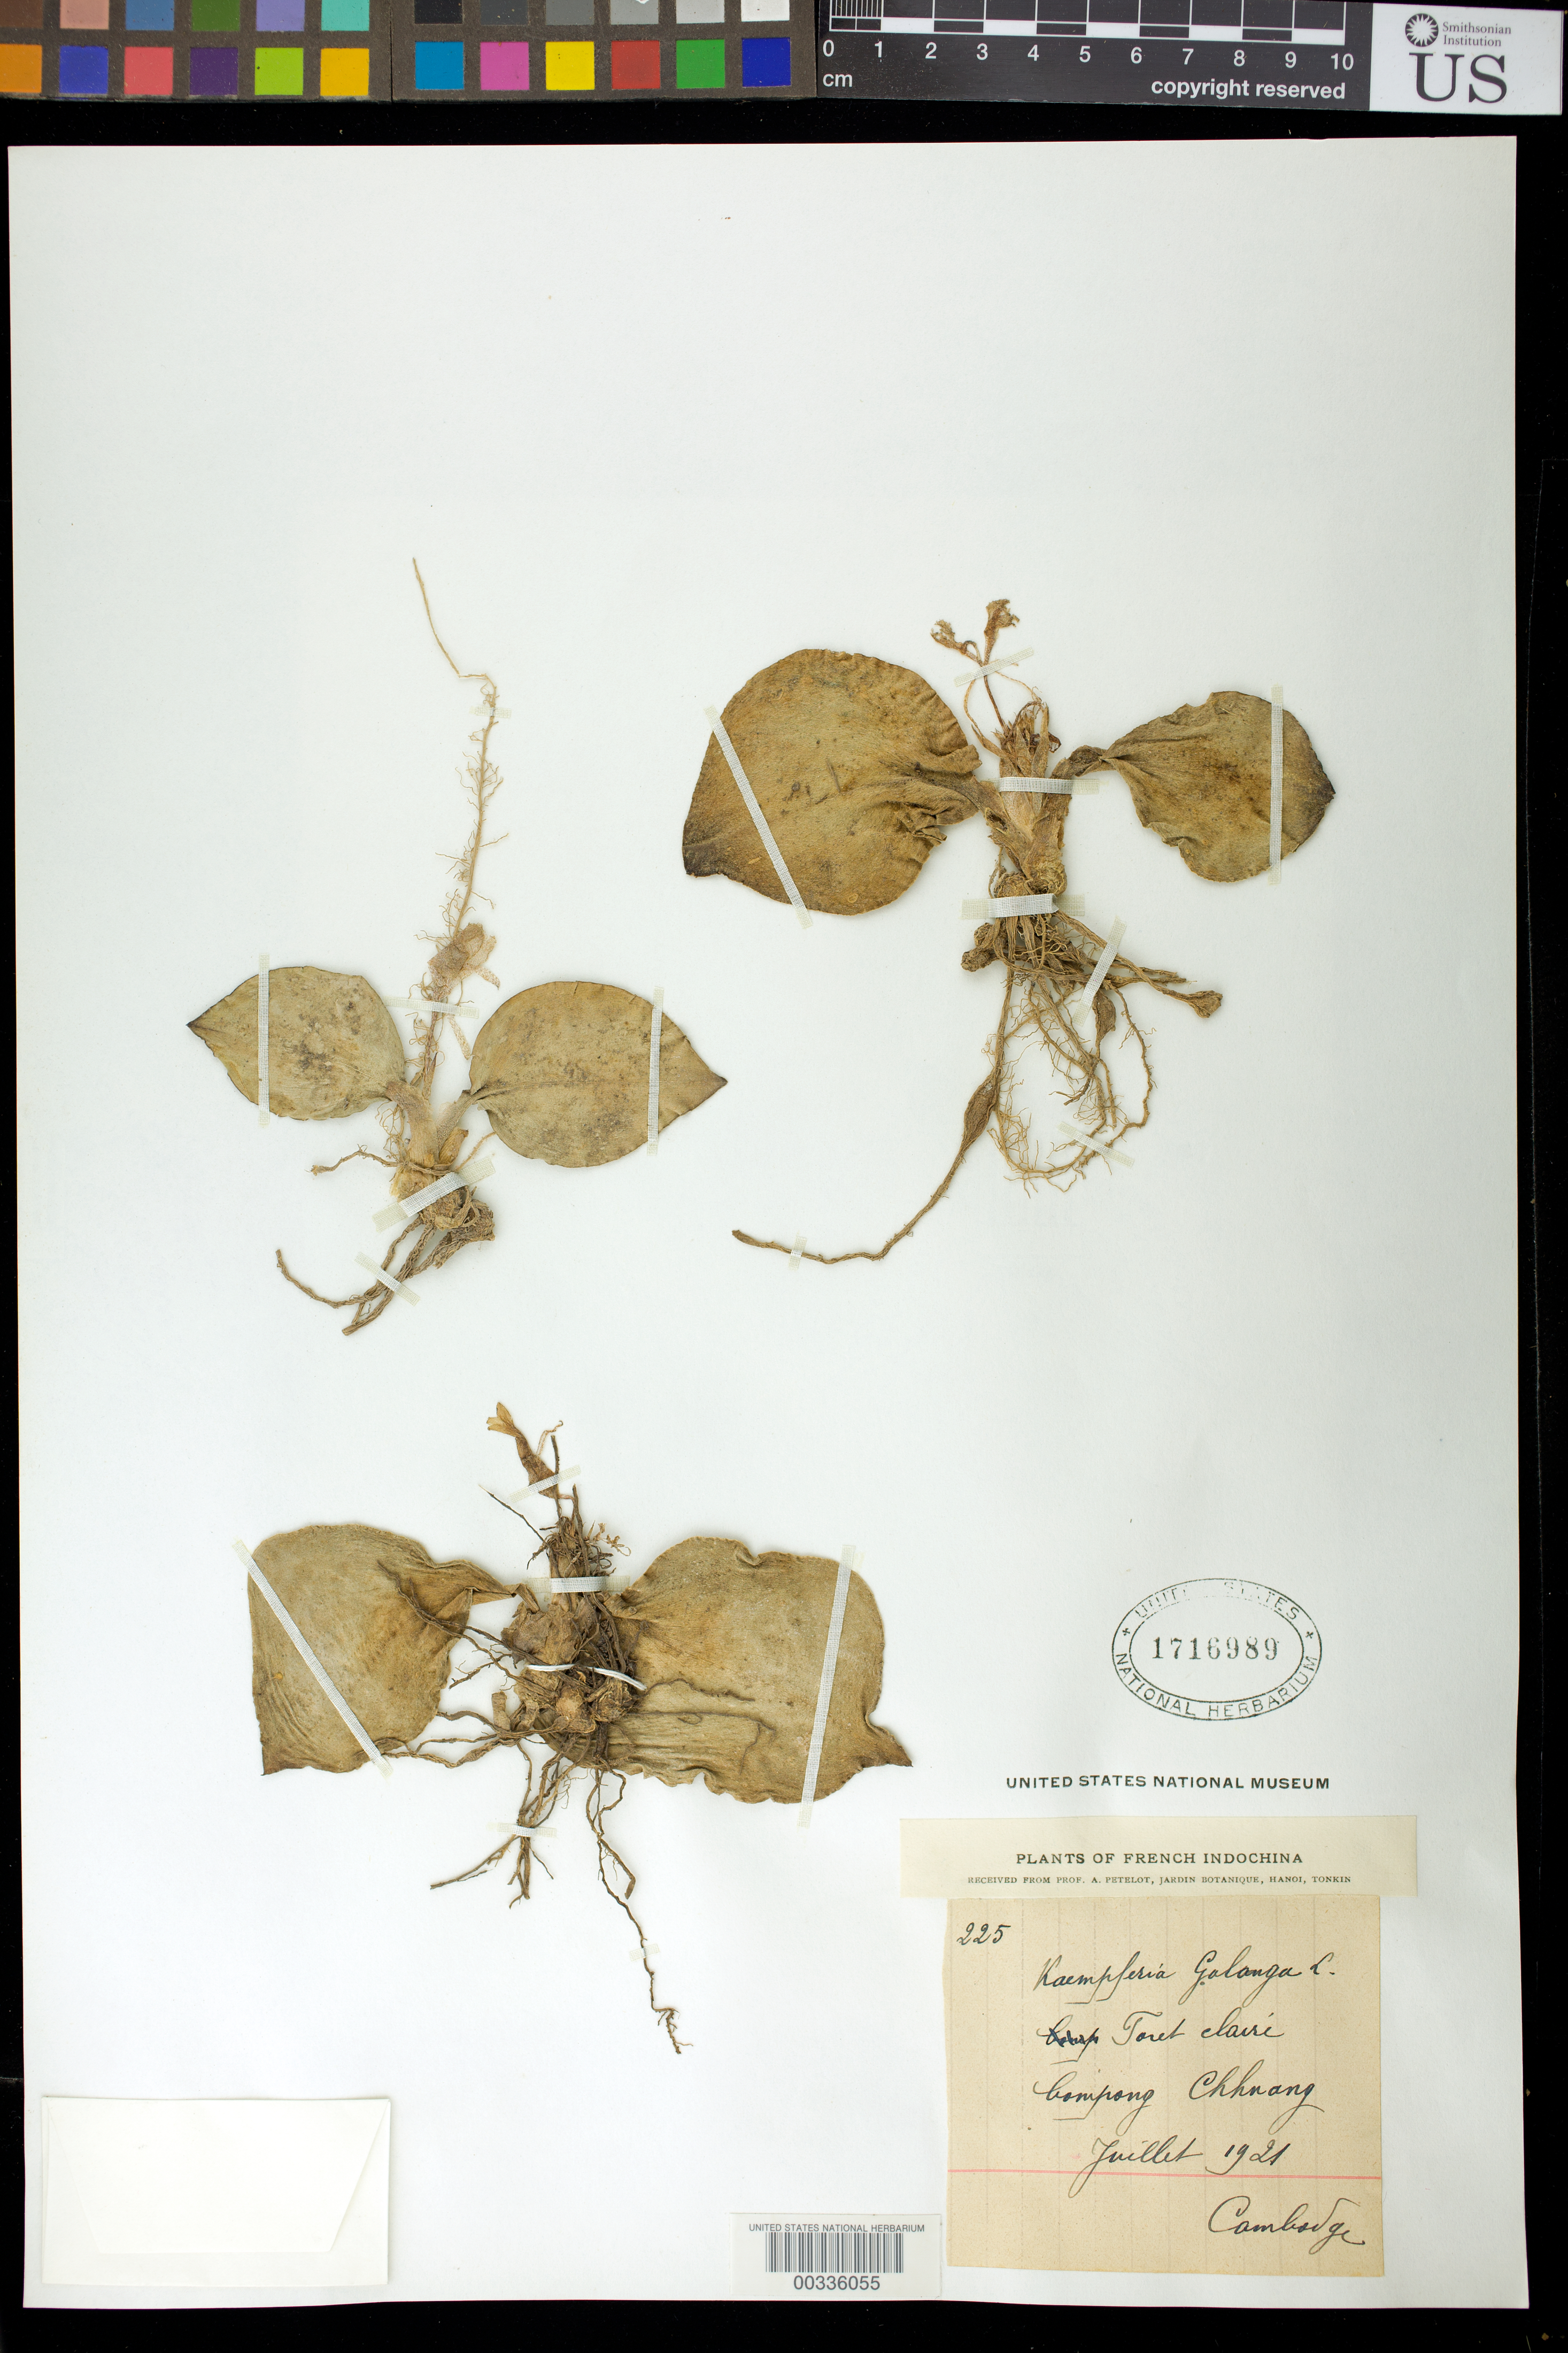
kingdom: Plantae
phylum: Tracheophyta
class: Liliopsida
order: Zingiberales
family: Zingiberaceae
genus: Kaempferia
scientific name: Kaempferia galanga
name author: L.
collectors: -. Cambadge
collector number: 225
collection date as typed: Jul 1921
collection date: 1921-07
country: Laos / Vietnam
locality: Plants of French Indochina, Bompong Chhnang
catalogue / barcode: US 1716989